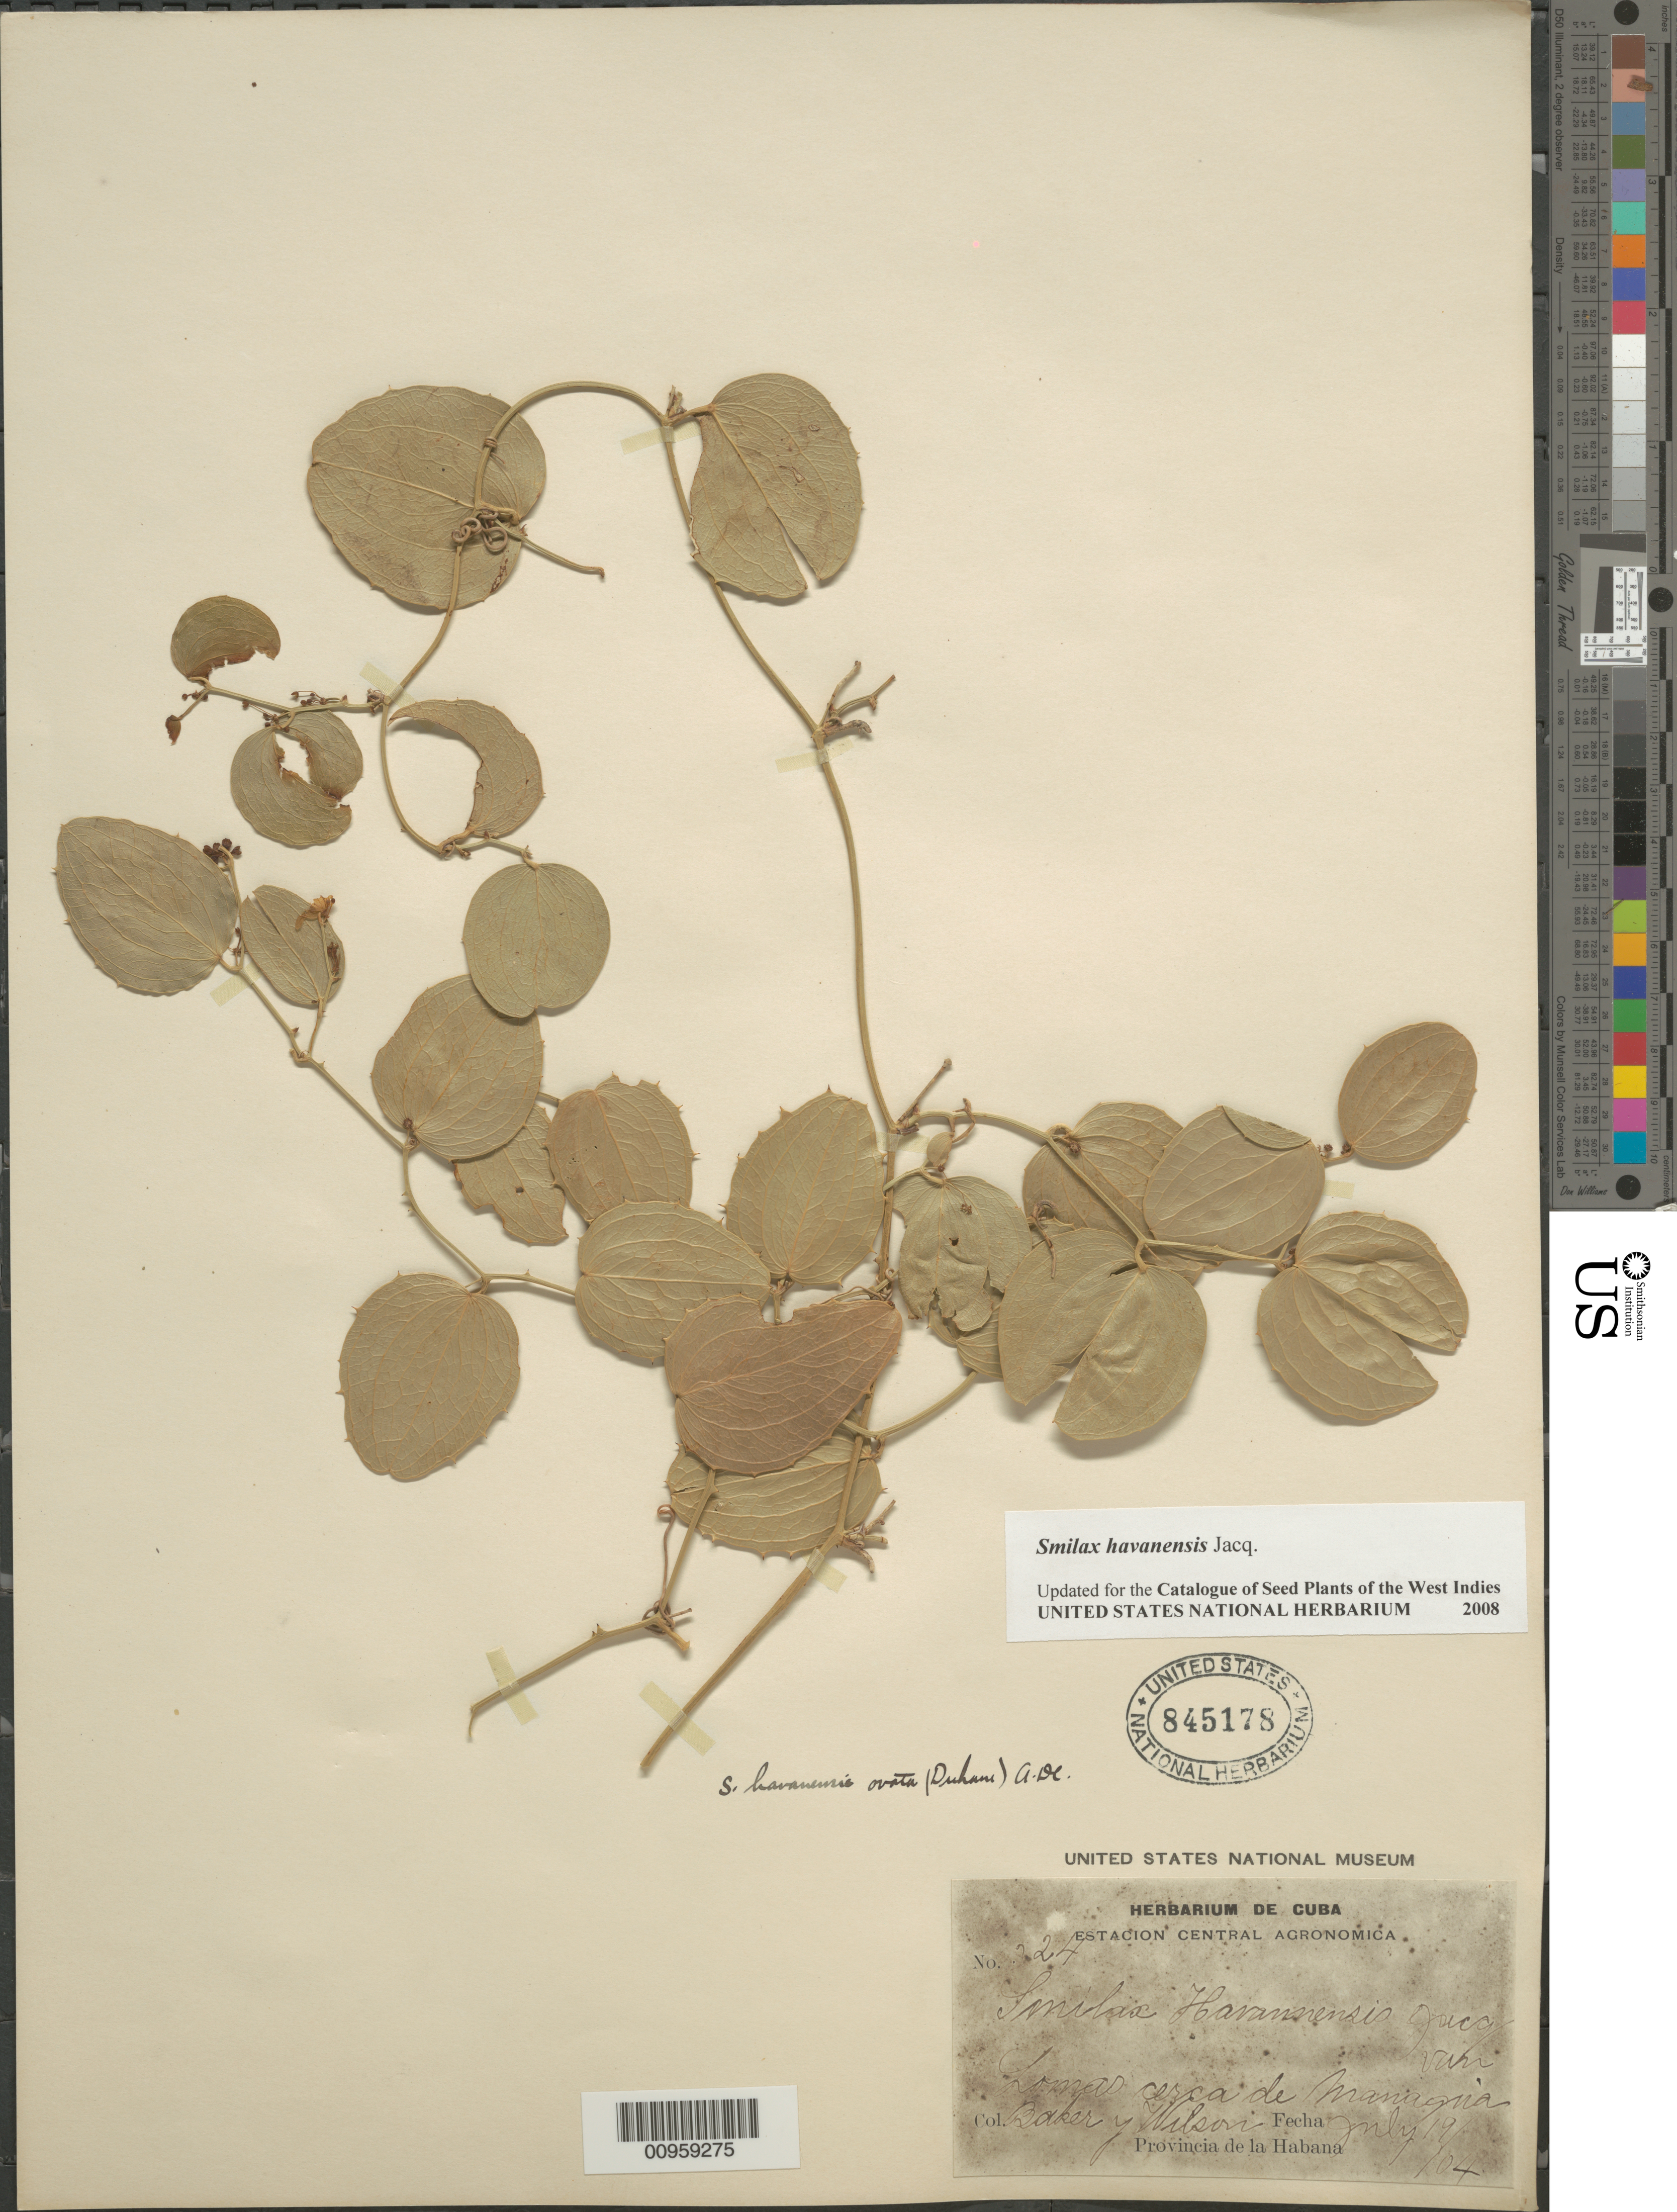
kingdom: Plantae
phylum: Tracheophyta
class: Liliopsida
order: Liliales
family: Smilacaceae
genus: Smilax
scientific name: Smilax havanensis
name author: Jacq.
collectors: C. F. Baker & -- Wilson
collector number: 324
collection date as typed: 19 Jul 1904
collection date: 1904-07-19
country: Cuba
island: Cuba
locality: Cerca de Managua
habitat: Lomas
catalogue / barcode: US 845178